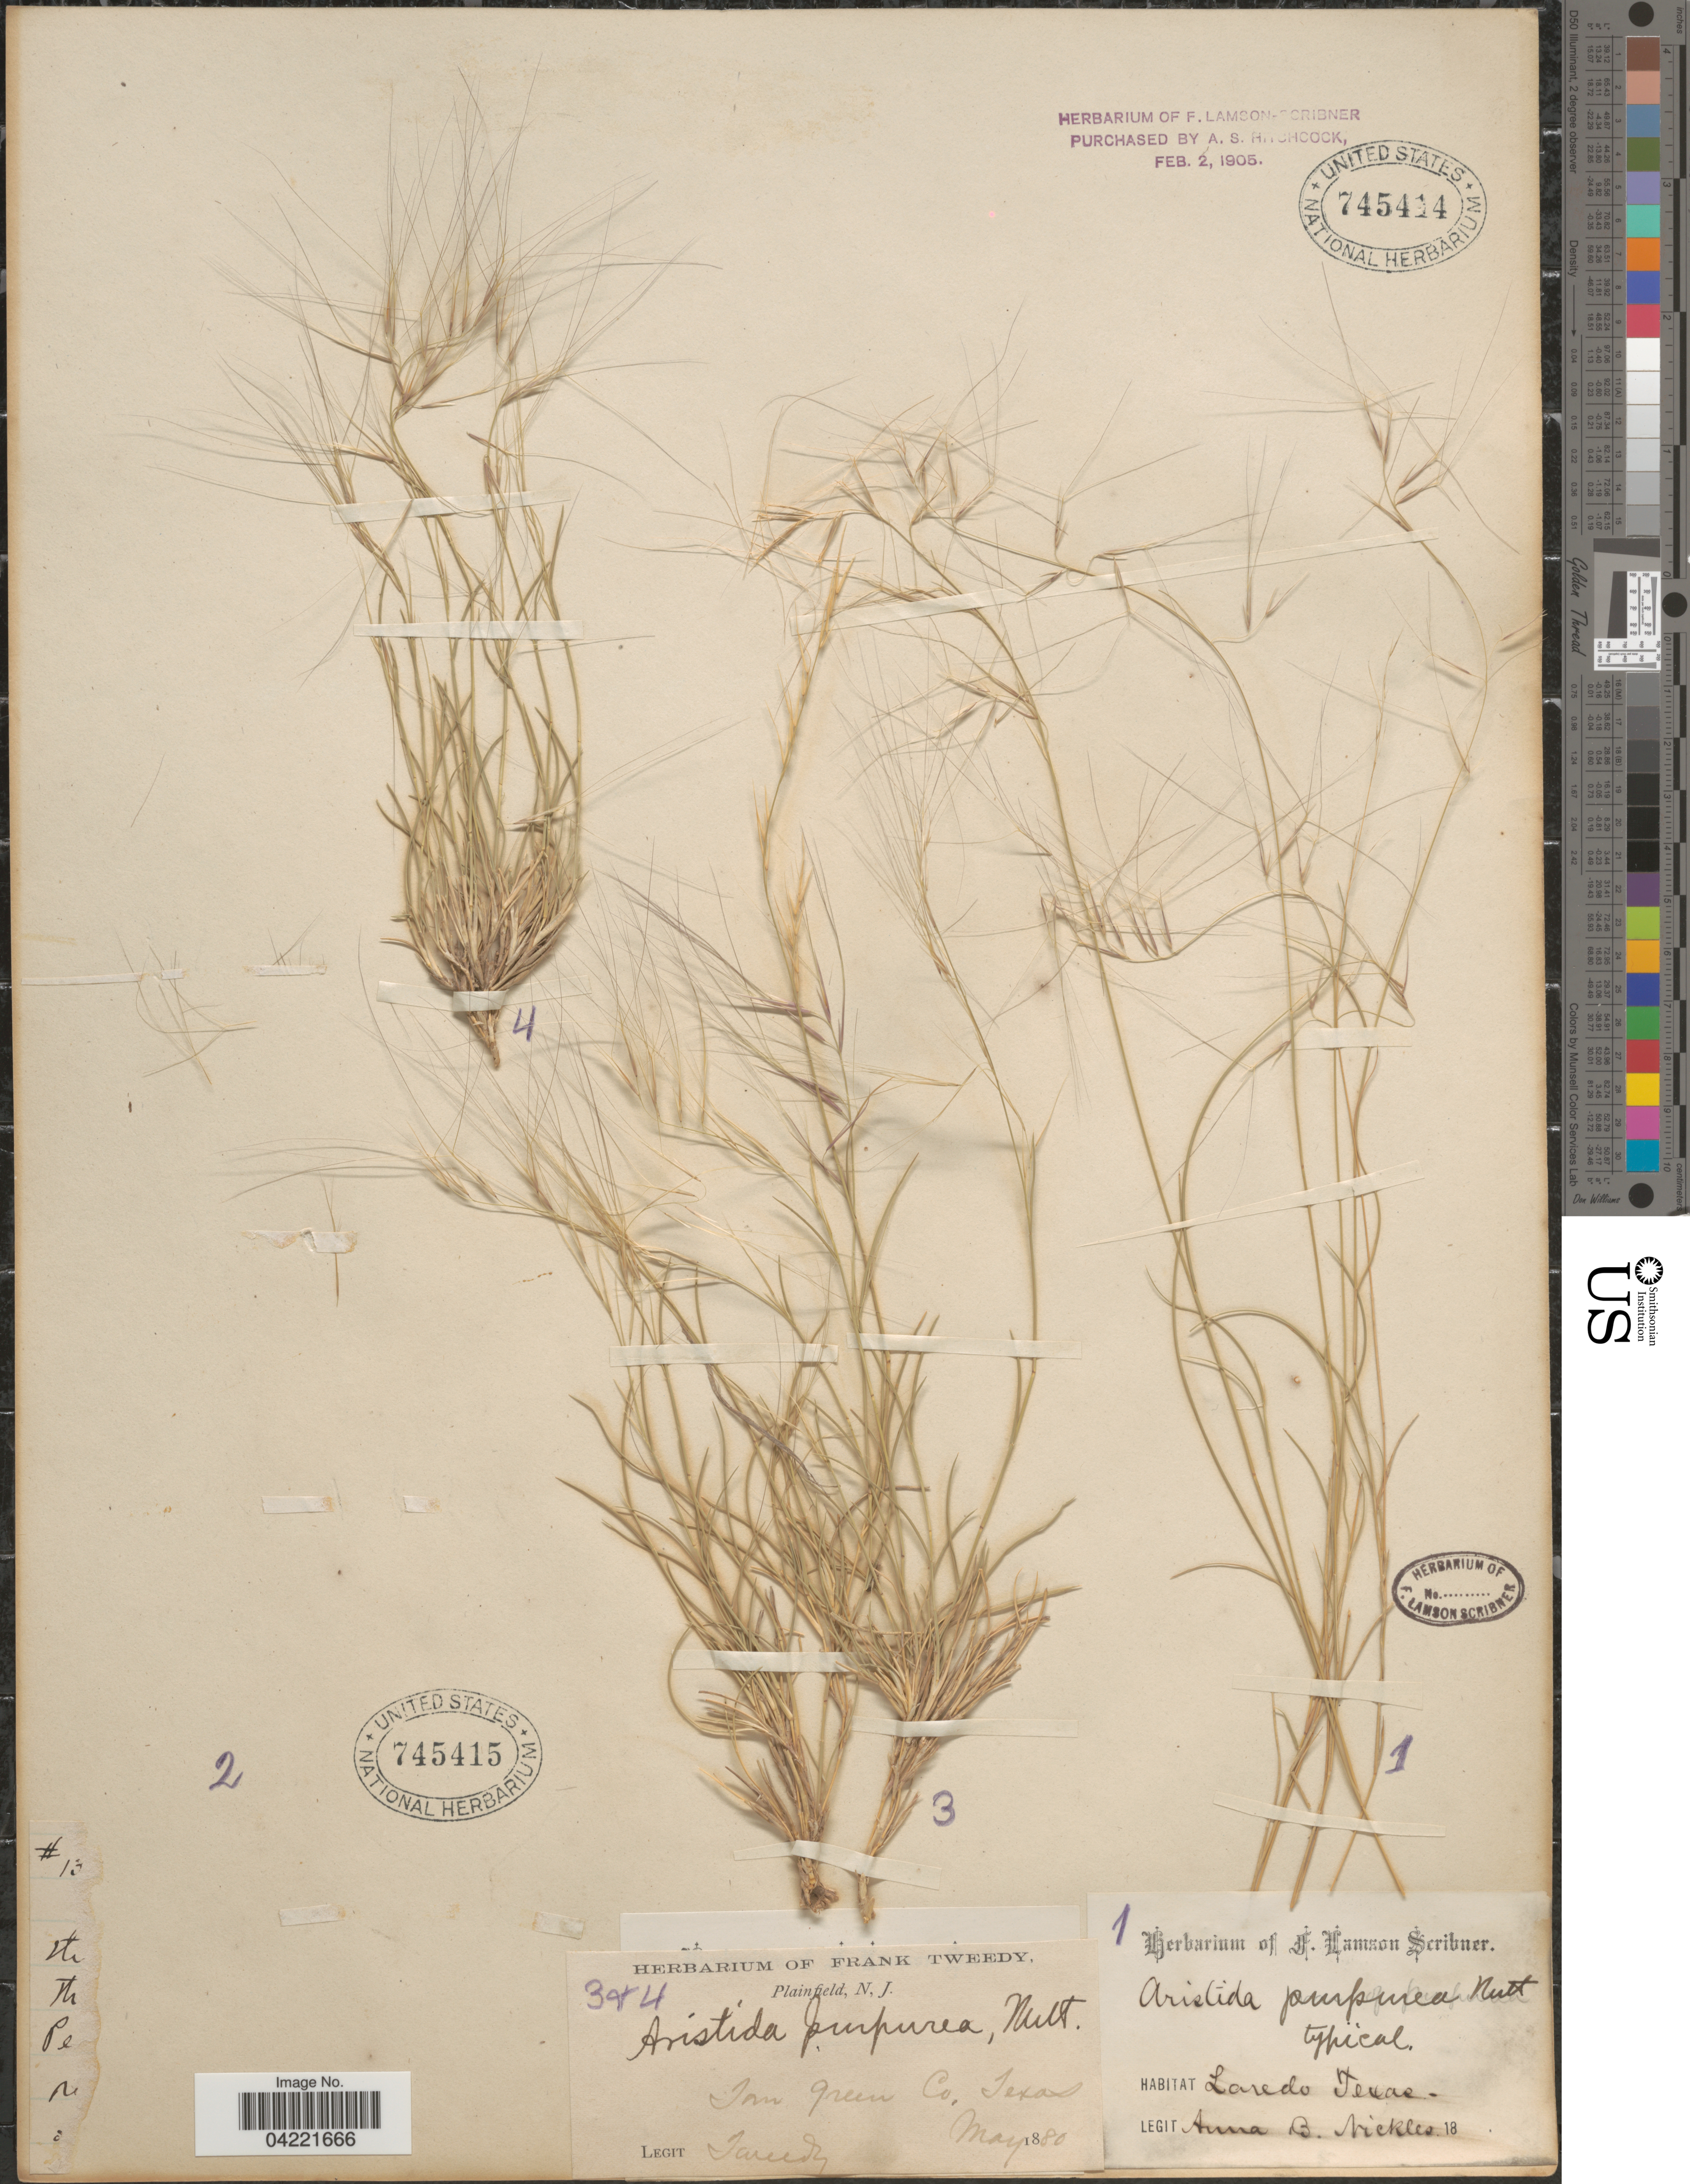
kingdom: Plantae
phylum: Tracheophyta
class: Liliopsida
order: Poales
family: Poaceae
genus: Aristida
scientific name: Aristida purpurea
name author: Nutt.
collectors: A. Nickles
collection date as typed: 18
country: United States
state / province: Texas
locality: Laredo.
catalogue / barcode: US 745414